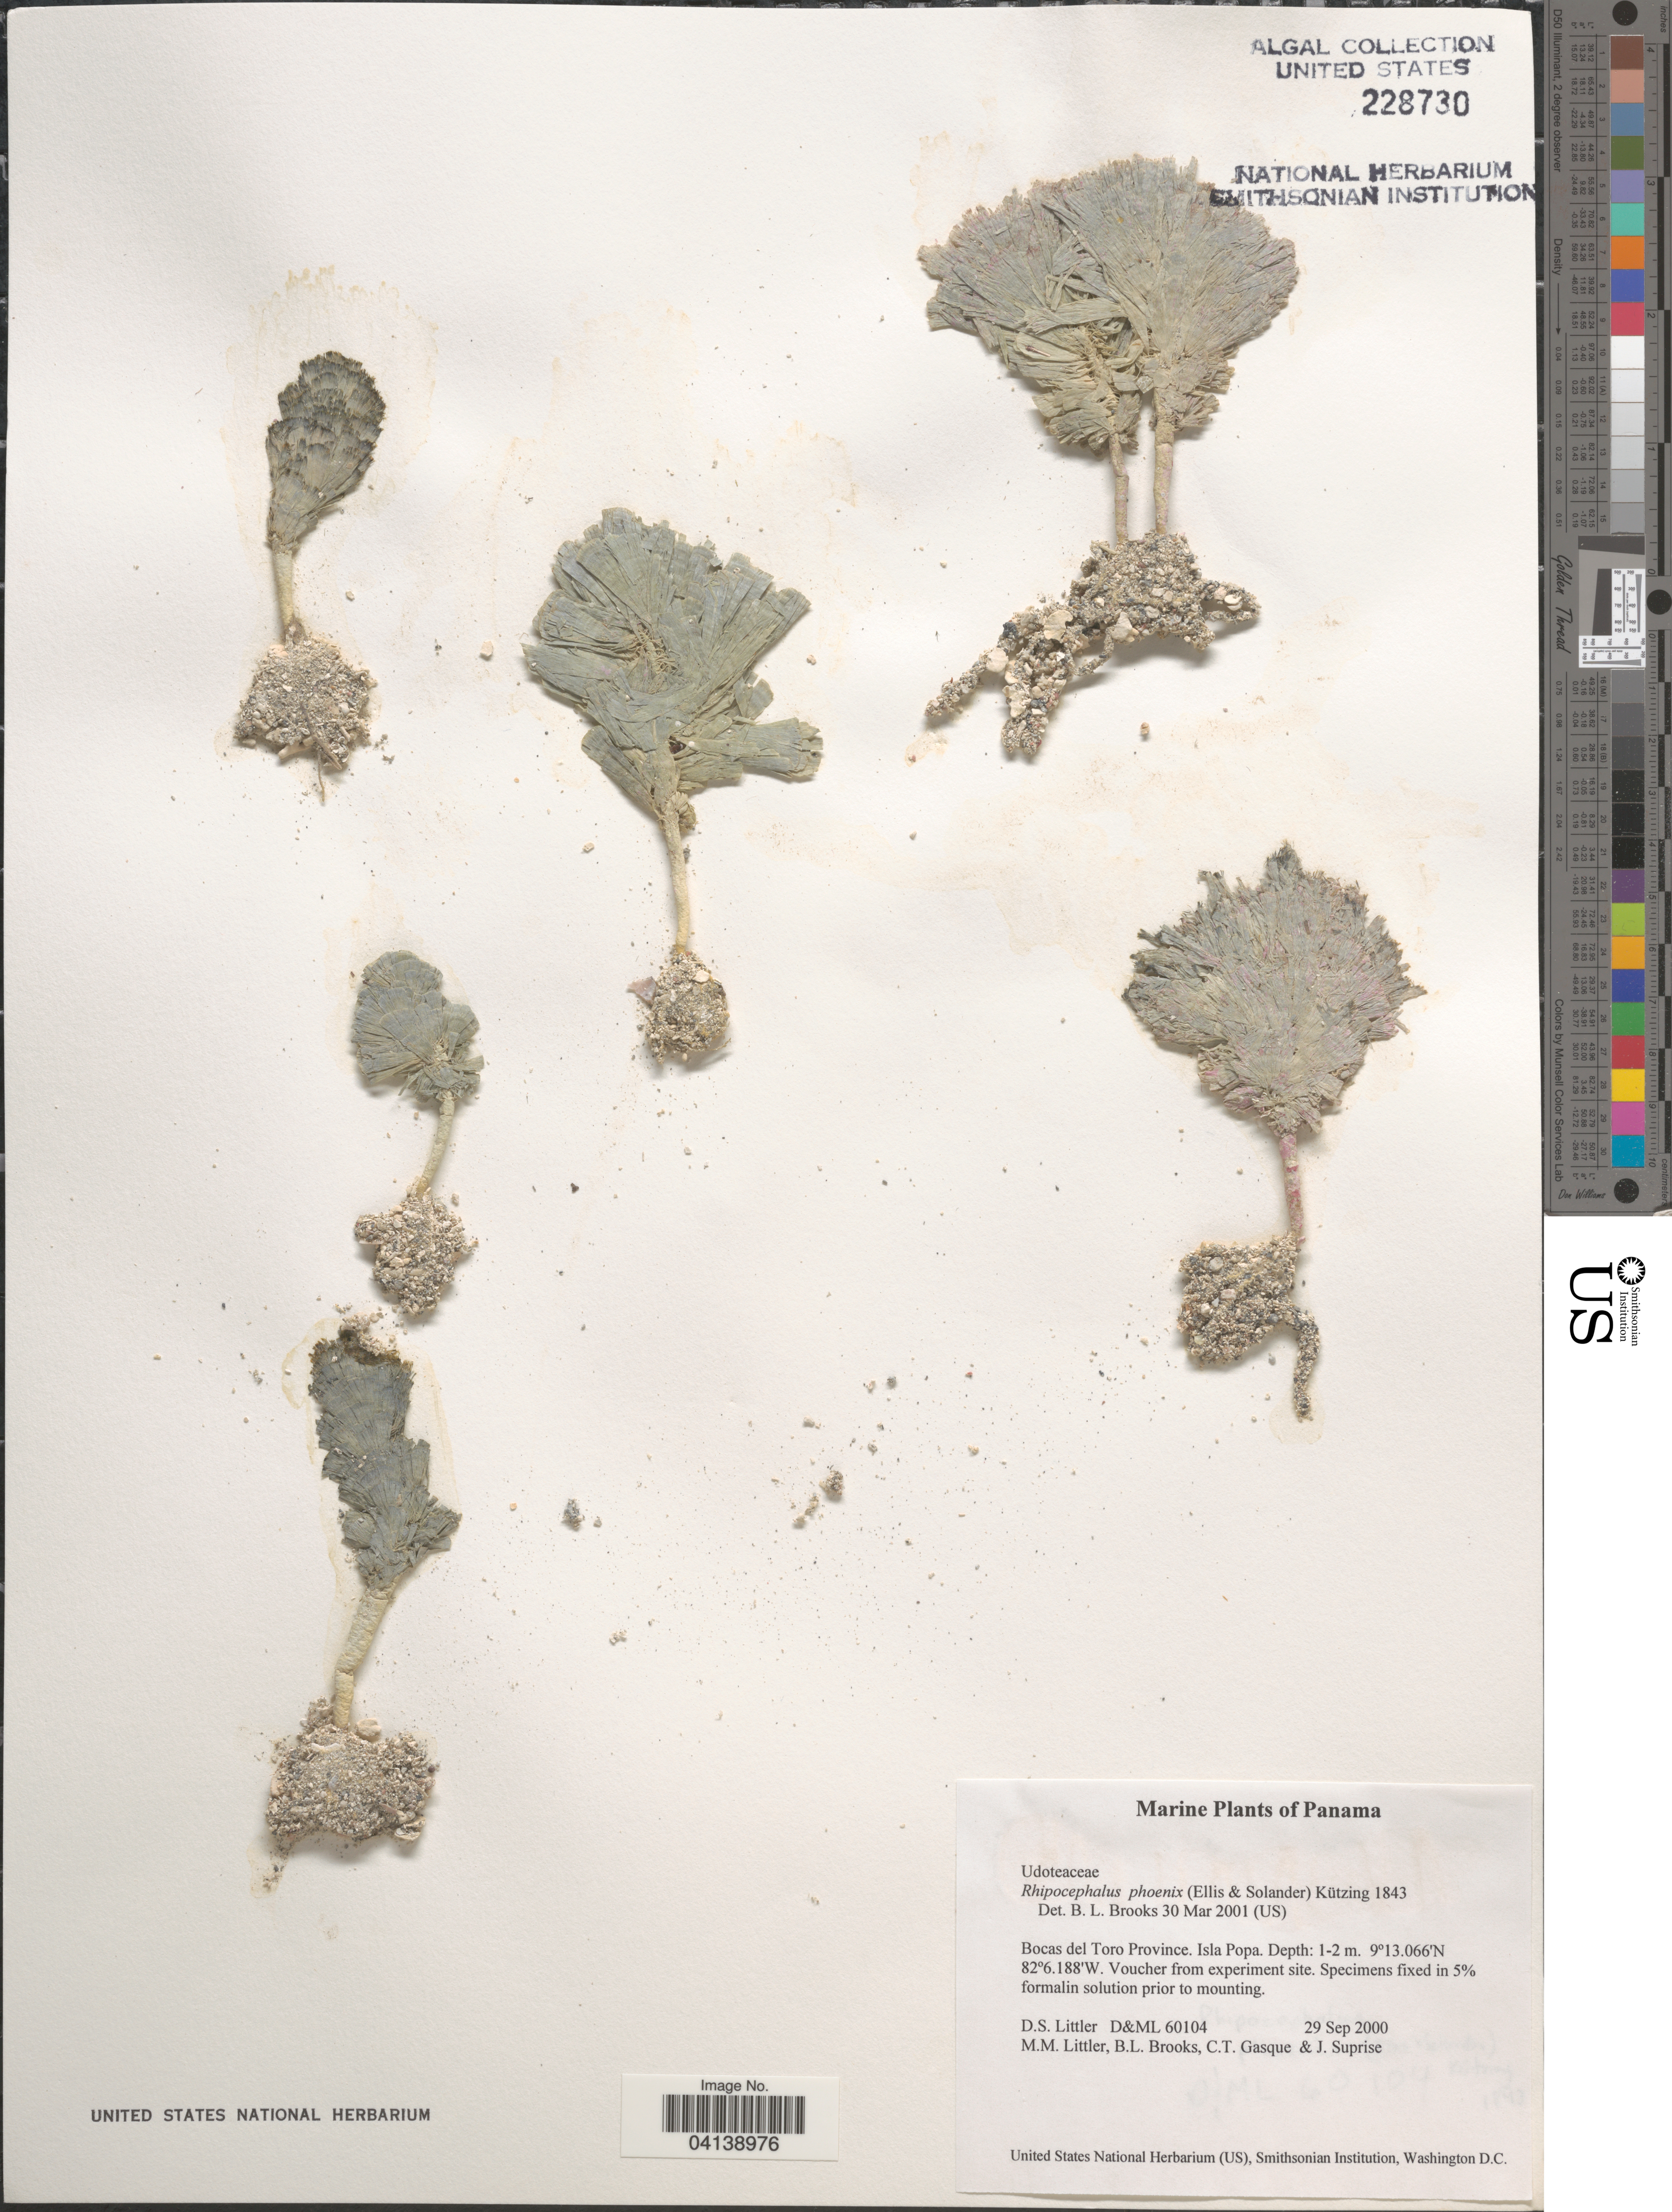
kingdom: Plantae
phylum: Chlorophyta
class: Ulvophyceae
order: Bryopsidales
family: Udoteaceae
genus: Rhipocephalus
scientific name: Rhipocephalus phoenix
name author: (J. Ellis & Sol.) Kütz.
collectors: D. S. Littler, B. Brooks, C. Gasque & J. Suprise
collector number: D&ML 60104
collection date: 2000-09-29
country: Panama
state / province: Bocas del Toro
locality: Isla Popa.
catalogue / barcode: US 228730